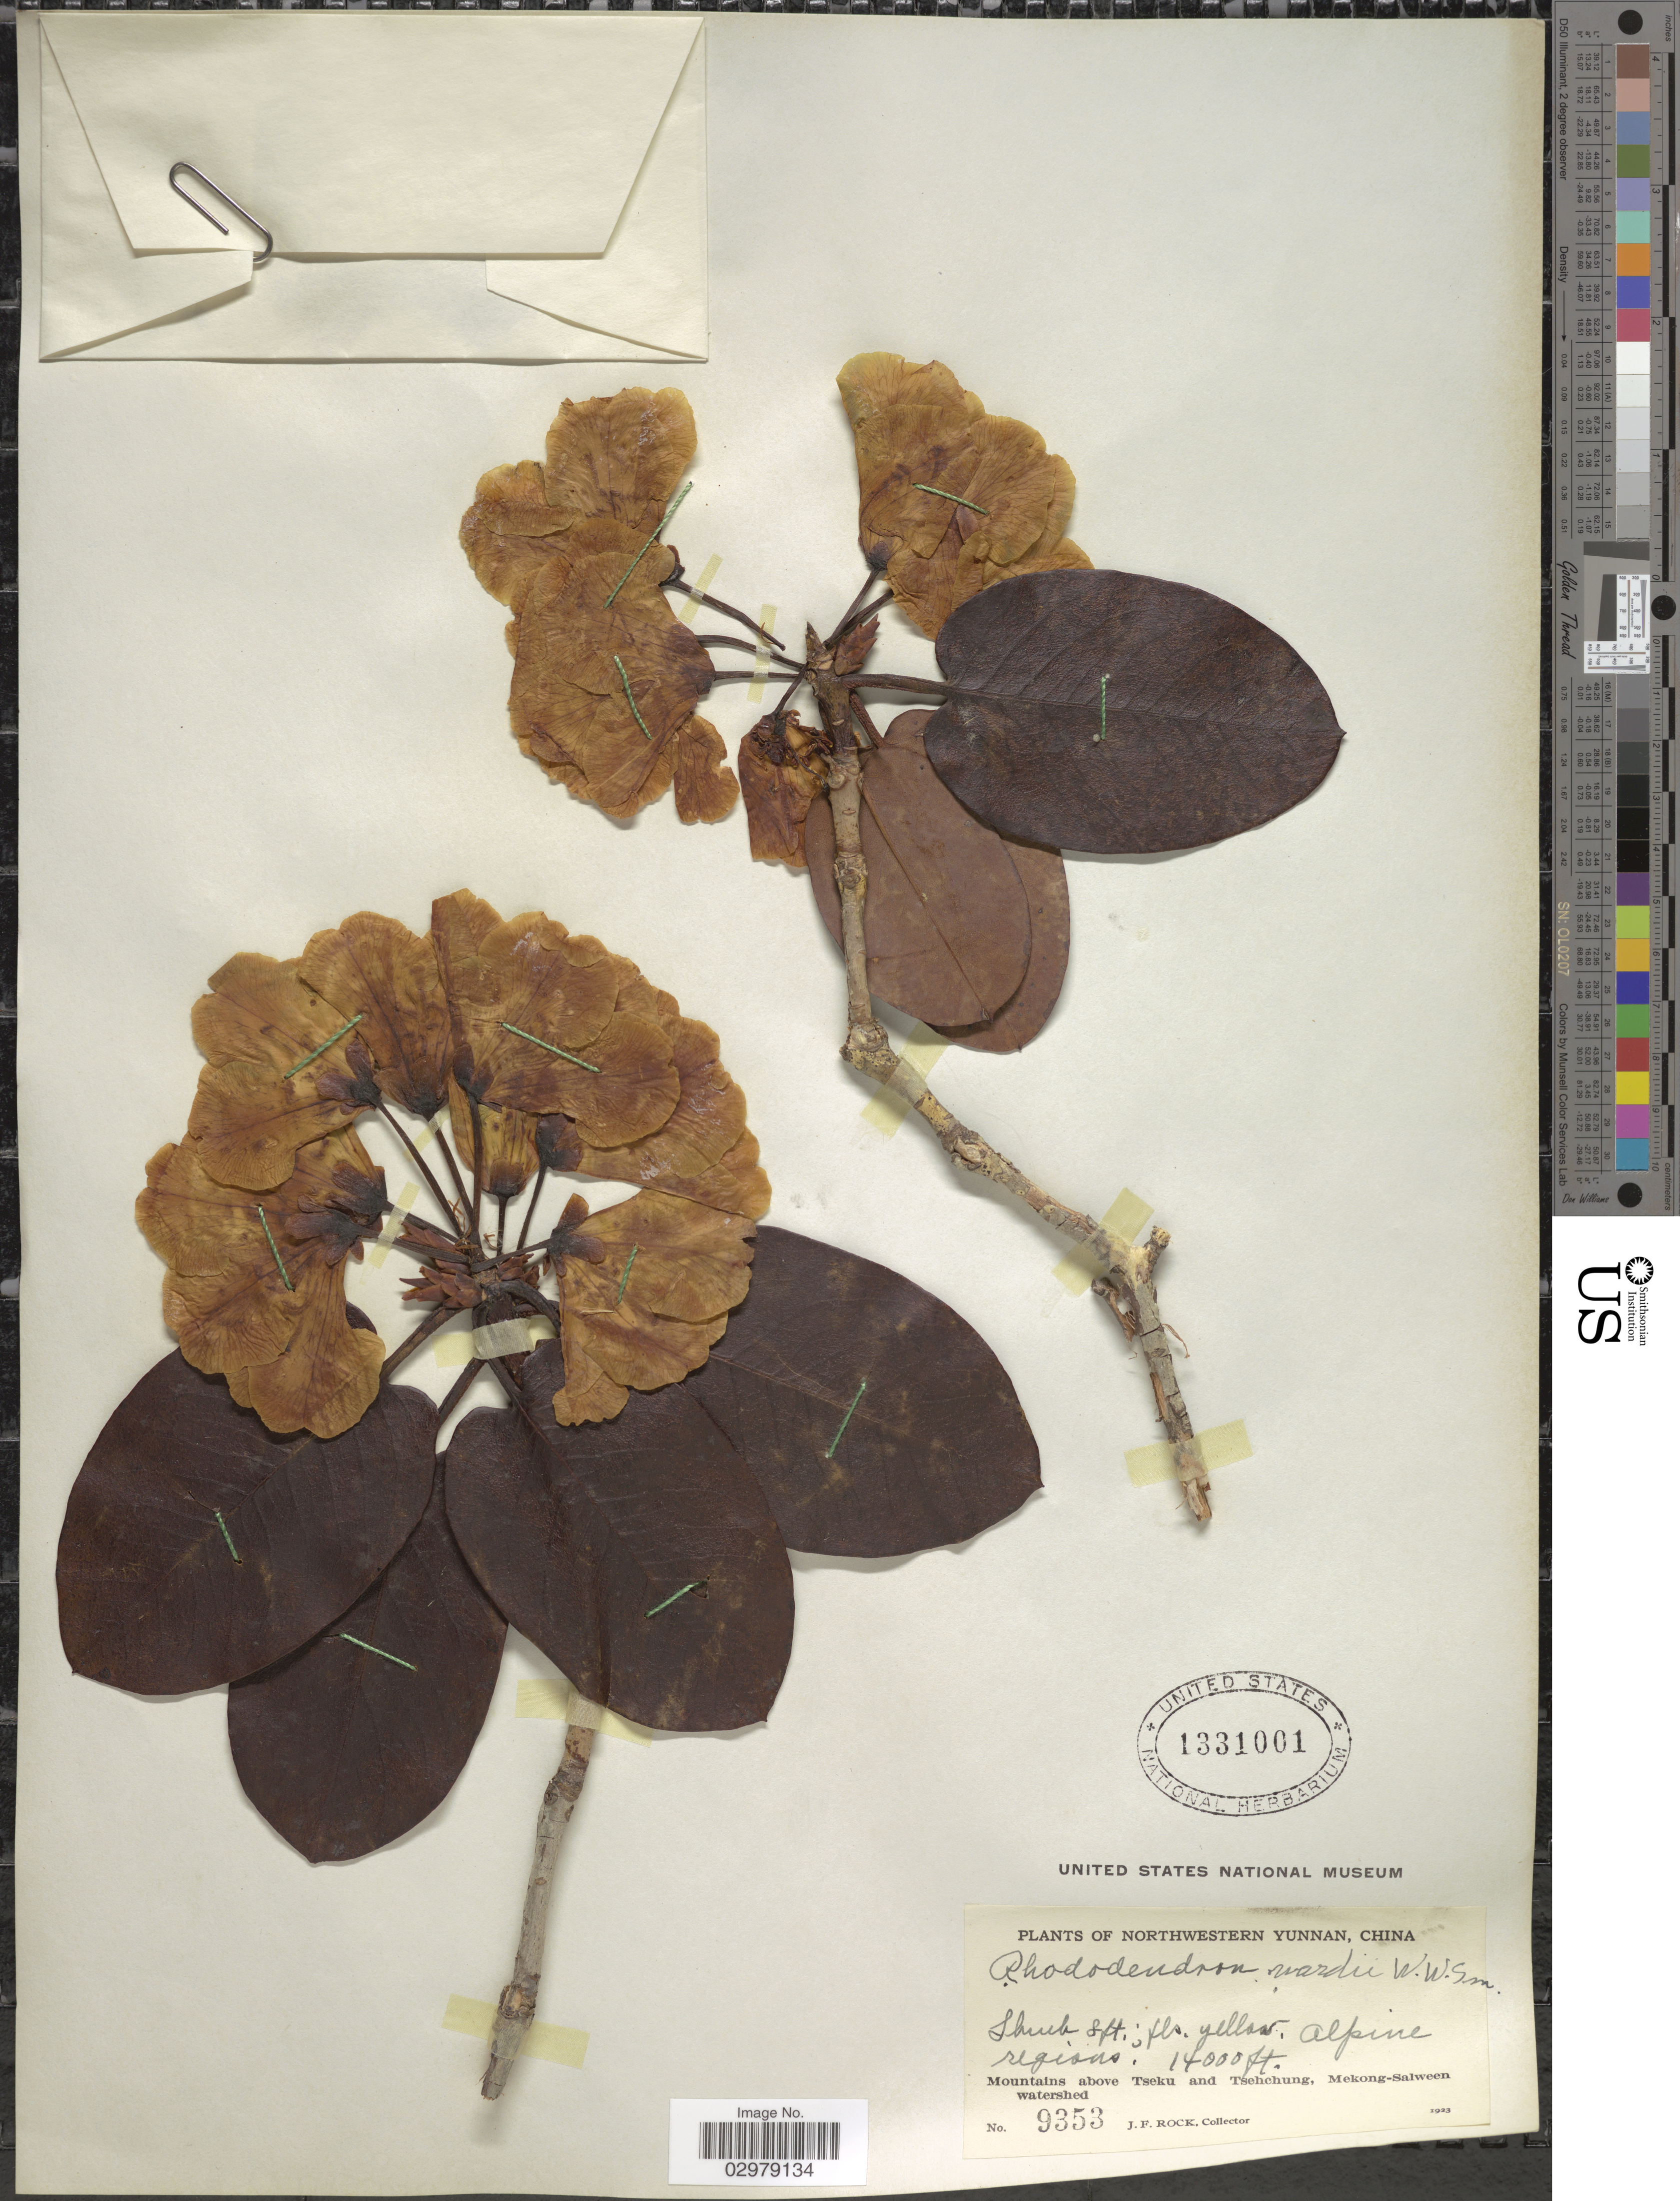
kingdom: Plantae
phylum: Tracheophyta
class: Magnoliopsida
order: Ericales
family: Ericaceae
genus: Rhododendron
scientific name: Rhododendron wardii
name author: W.W. Sm.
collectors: J. Rock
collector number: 9353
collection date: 1923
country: China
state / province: Yunnan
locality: Northwestern Yunnan. Alpine regions. Mountains above Tseku and Tsehchung, Mekong-Salween watershed.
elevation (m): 4267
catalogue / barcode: US 1331001